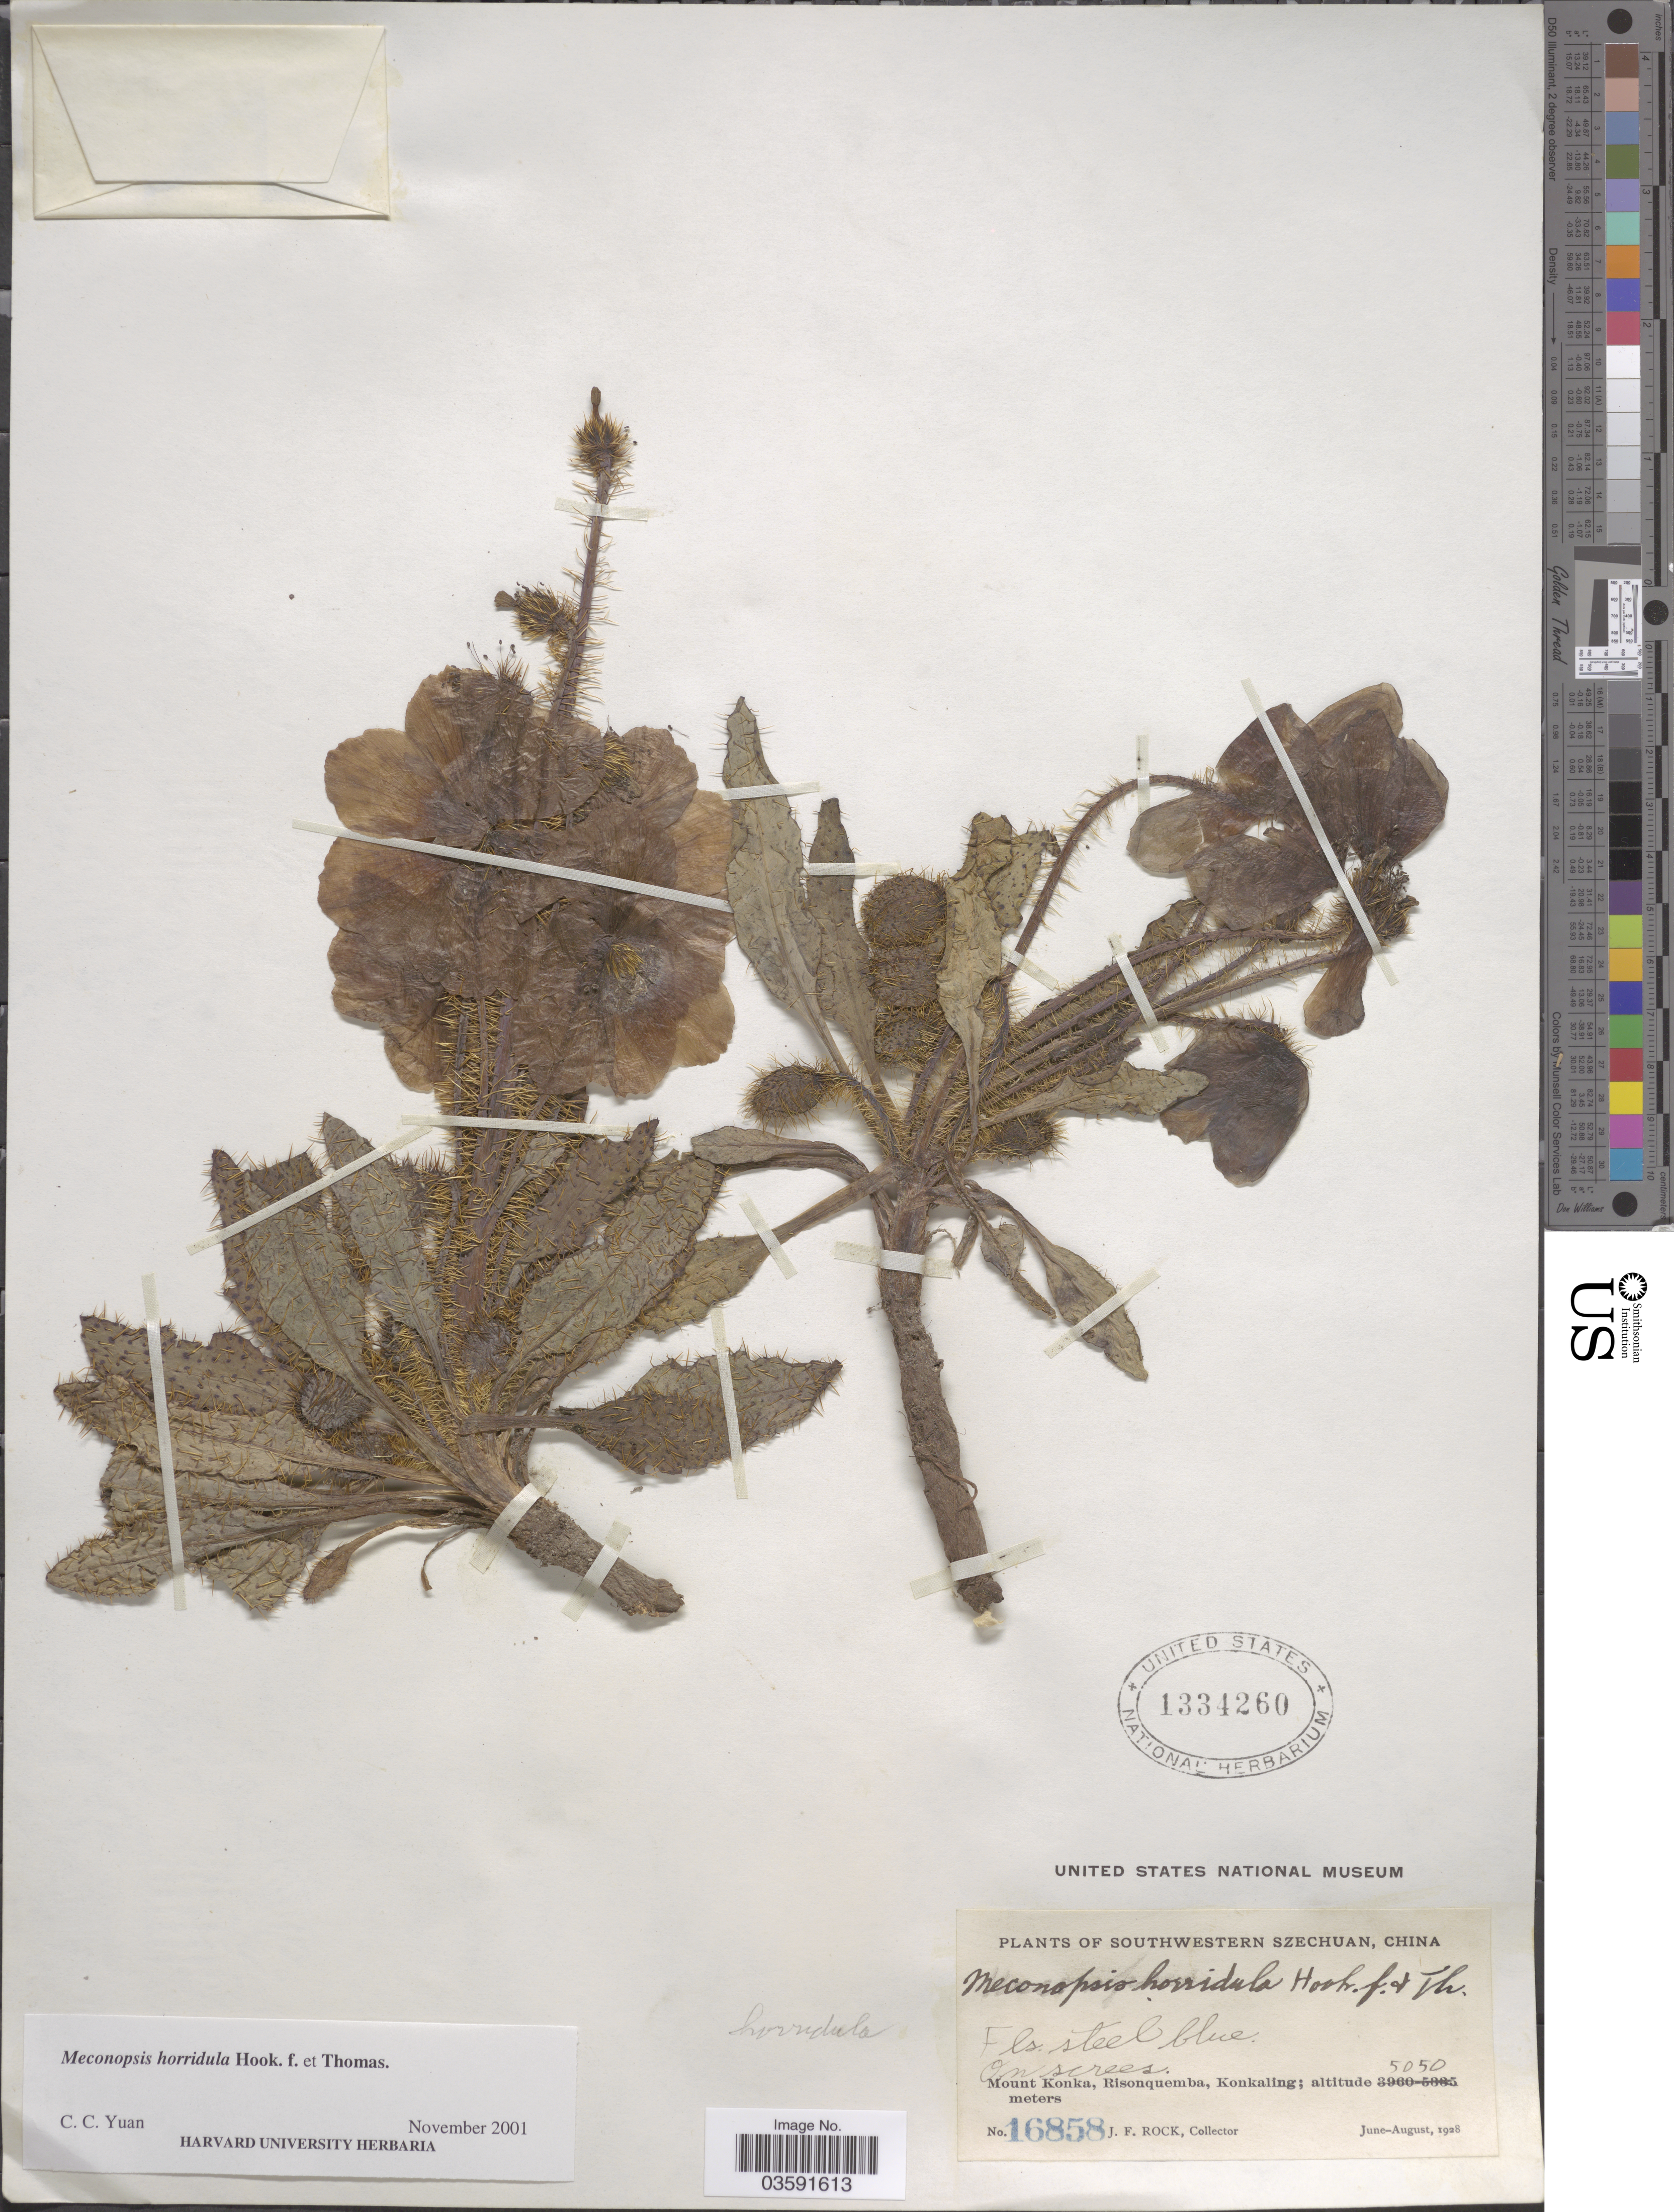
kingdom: Plantae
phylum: Tracheophyta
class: Magnoliopsida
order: Ranunculales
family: Papaveraceae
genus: Meconopsis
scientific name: Meconopsis horridula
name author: Hook. f. & Thomson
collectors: J. Rock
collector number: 16858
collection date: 1928-06/1928-08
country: China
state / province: Sichuan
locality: Southwestern Szechuan. Mount Konka, Risonquemba, Konkaling.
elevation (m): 5050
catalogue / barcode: US 1334260